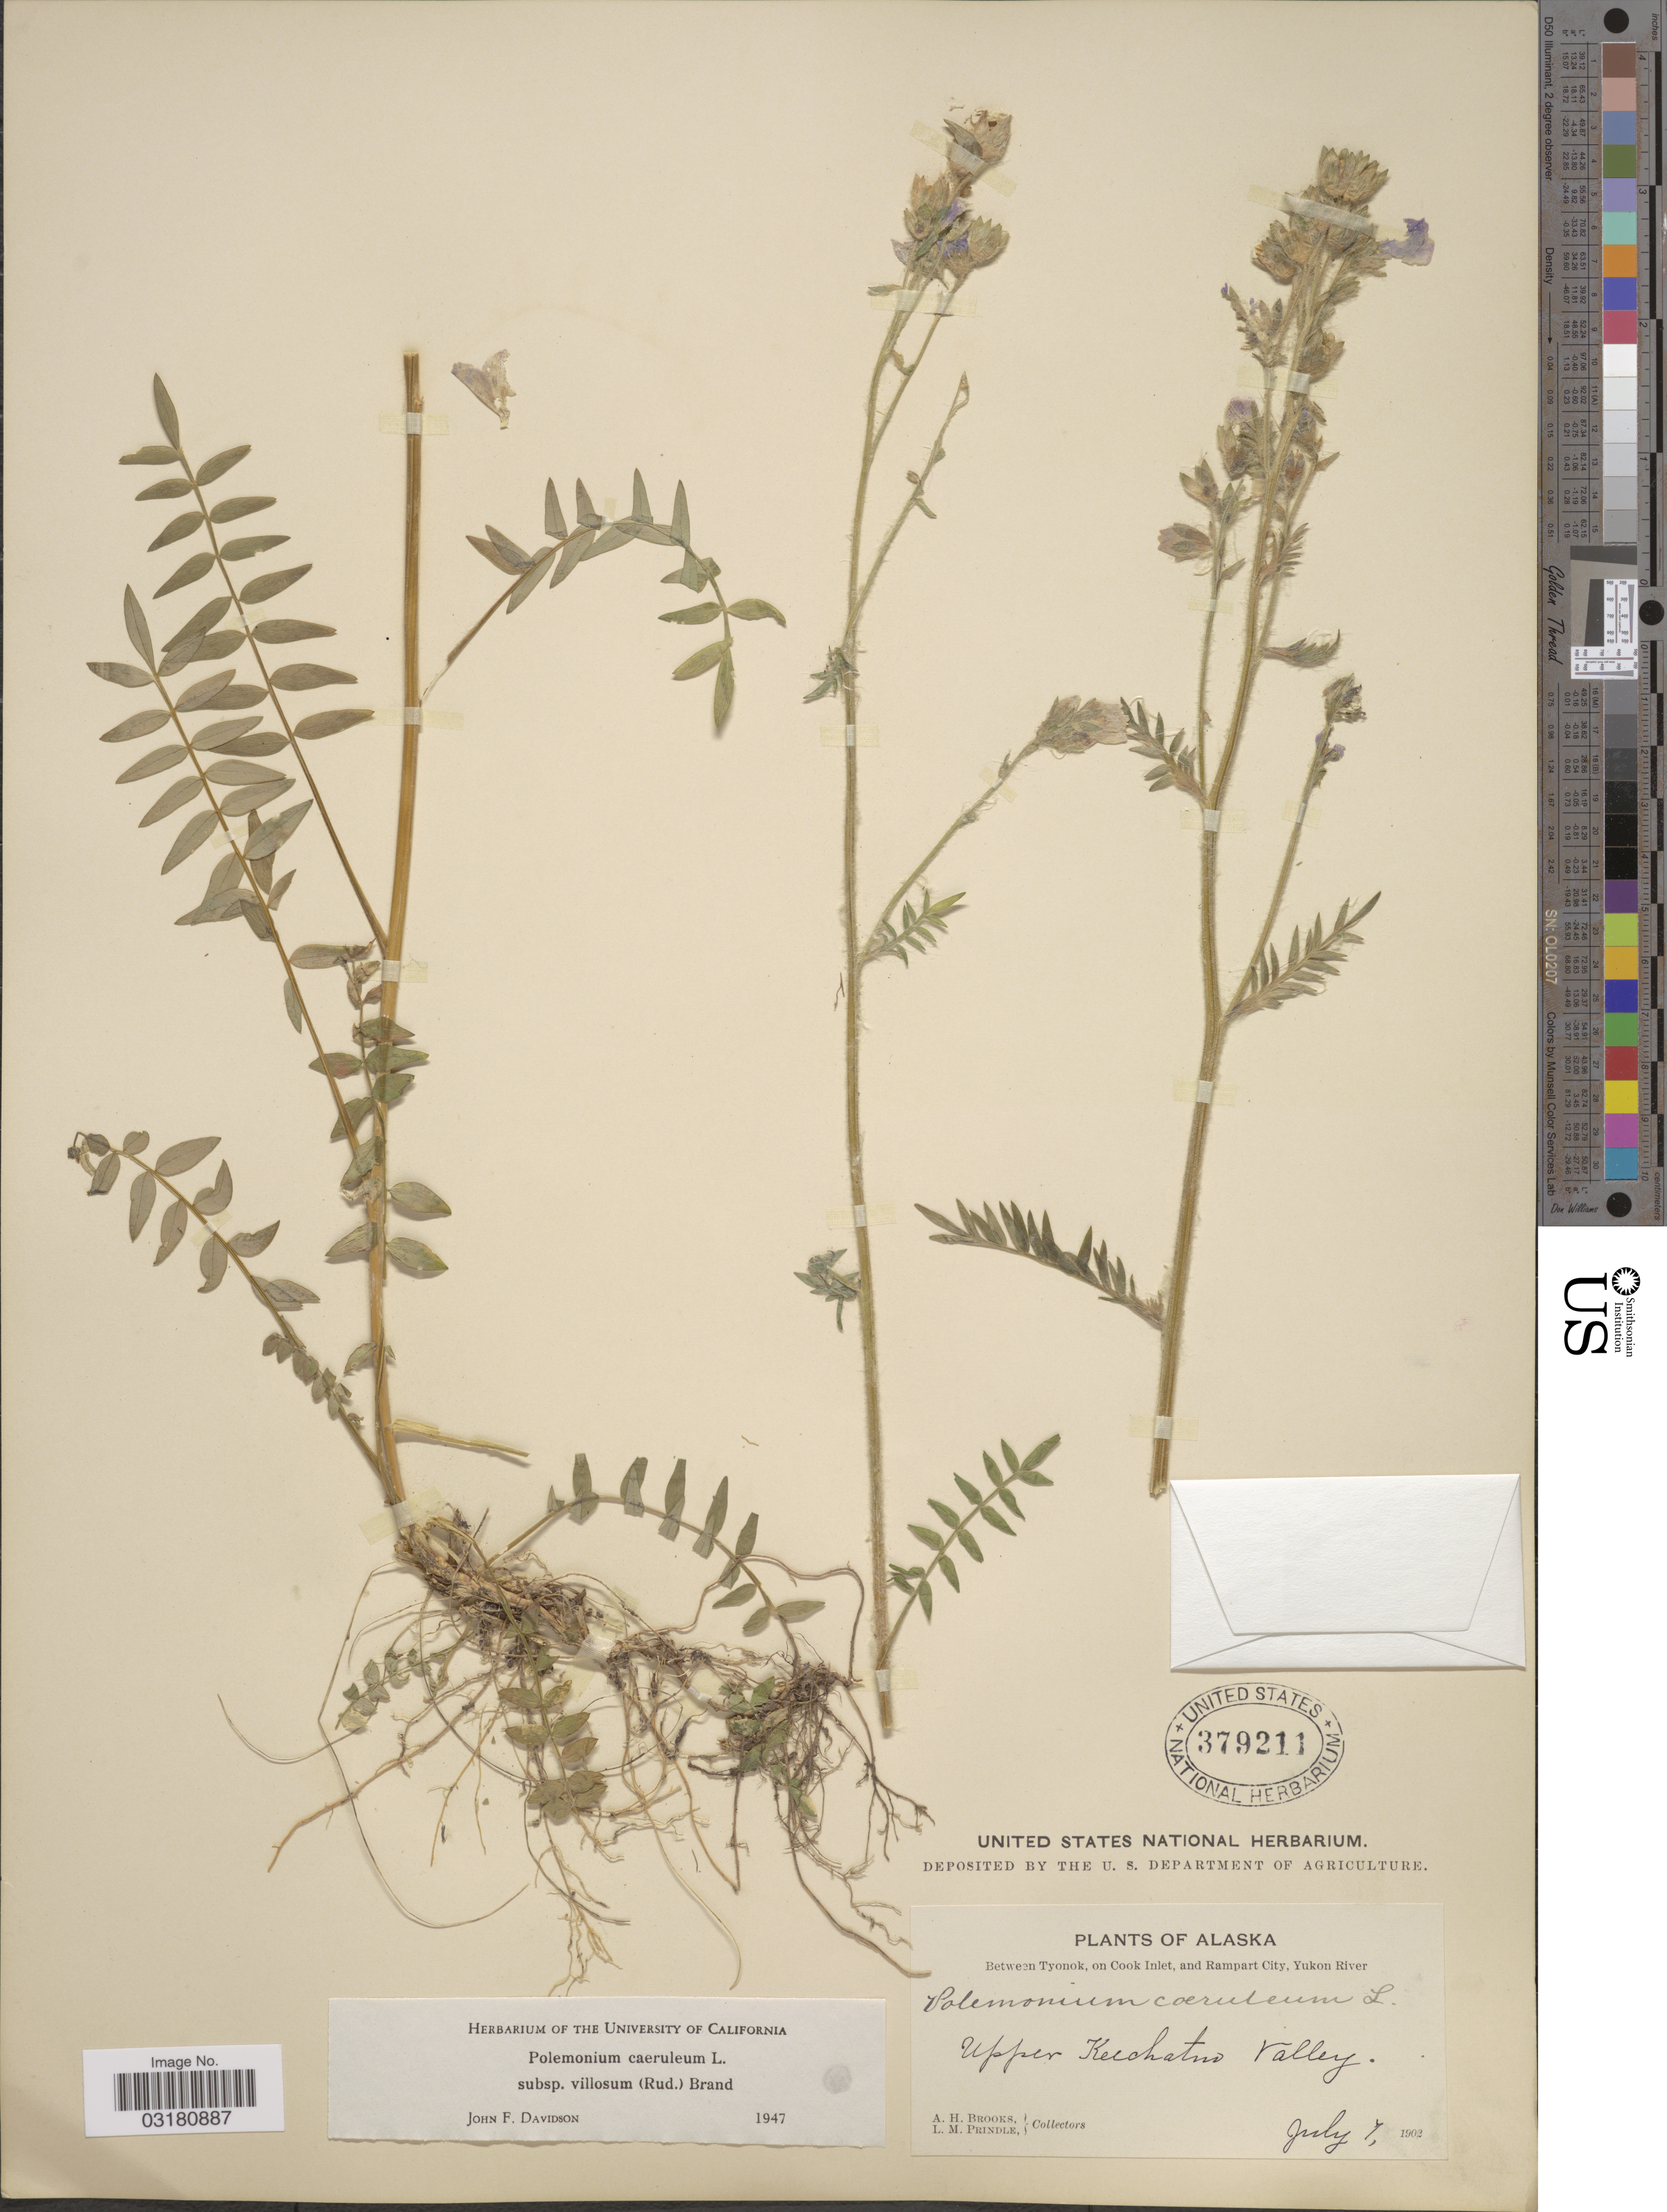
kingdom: Plantae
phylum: Tracheophyta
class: Magnoliopsida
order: Ericales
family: Polemoniaceae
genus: Polemonium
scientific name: Polemonium caeruleum subsp. villosum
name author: (Rudolph ex Georgi) Brand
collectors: A. Brooks & L. Prindle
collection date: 1902-07-07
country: United States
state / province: Alaska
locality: Between Tyonok, on Cook Inlet, and Rampart City, Yukon River. Upper Kechatno Valley.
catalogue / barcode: US 379211